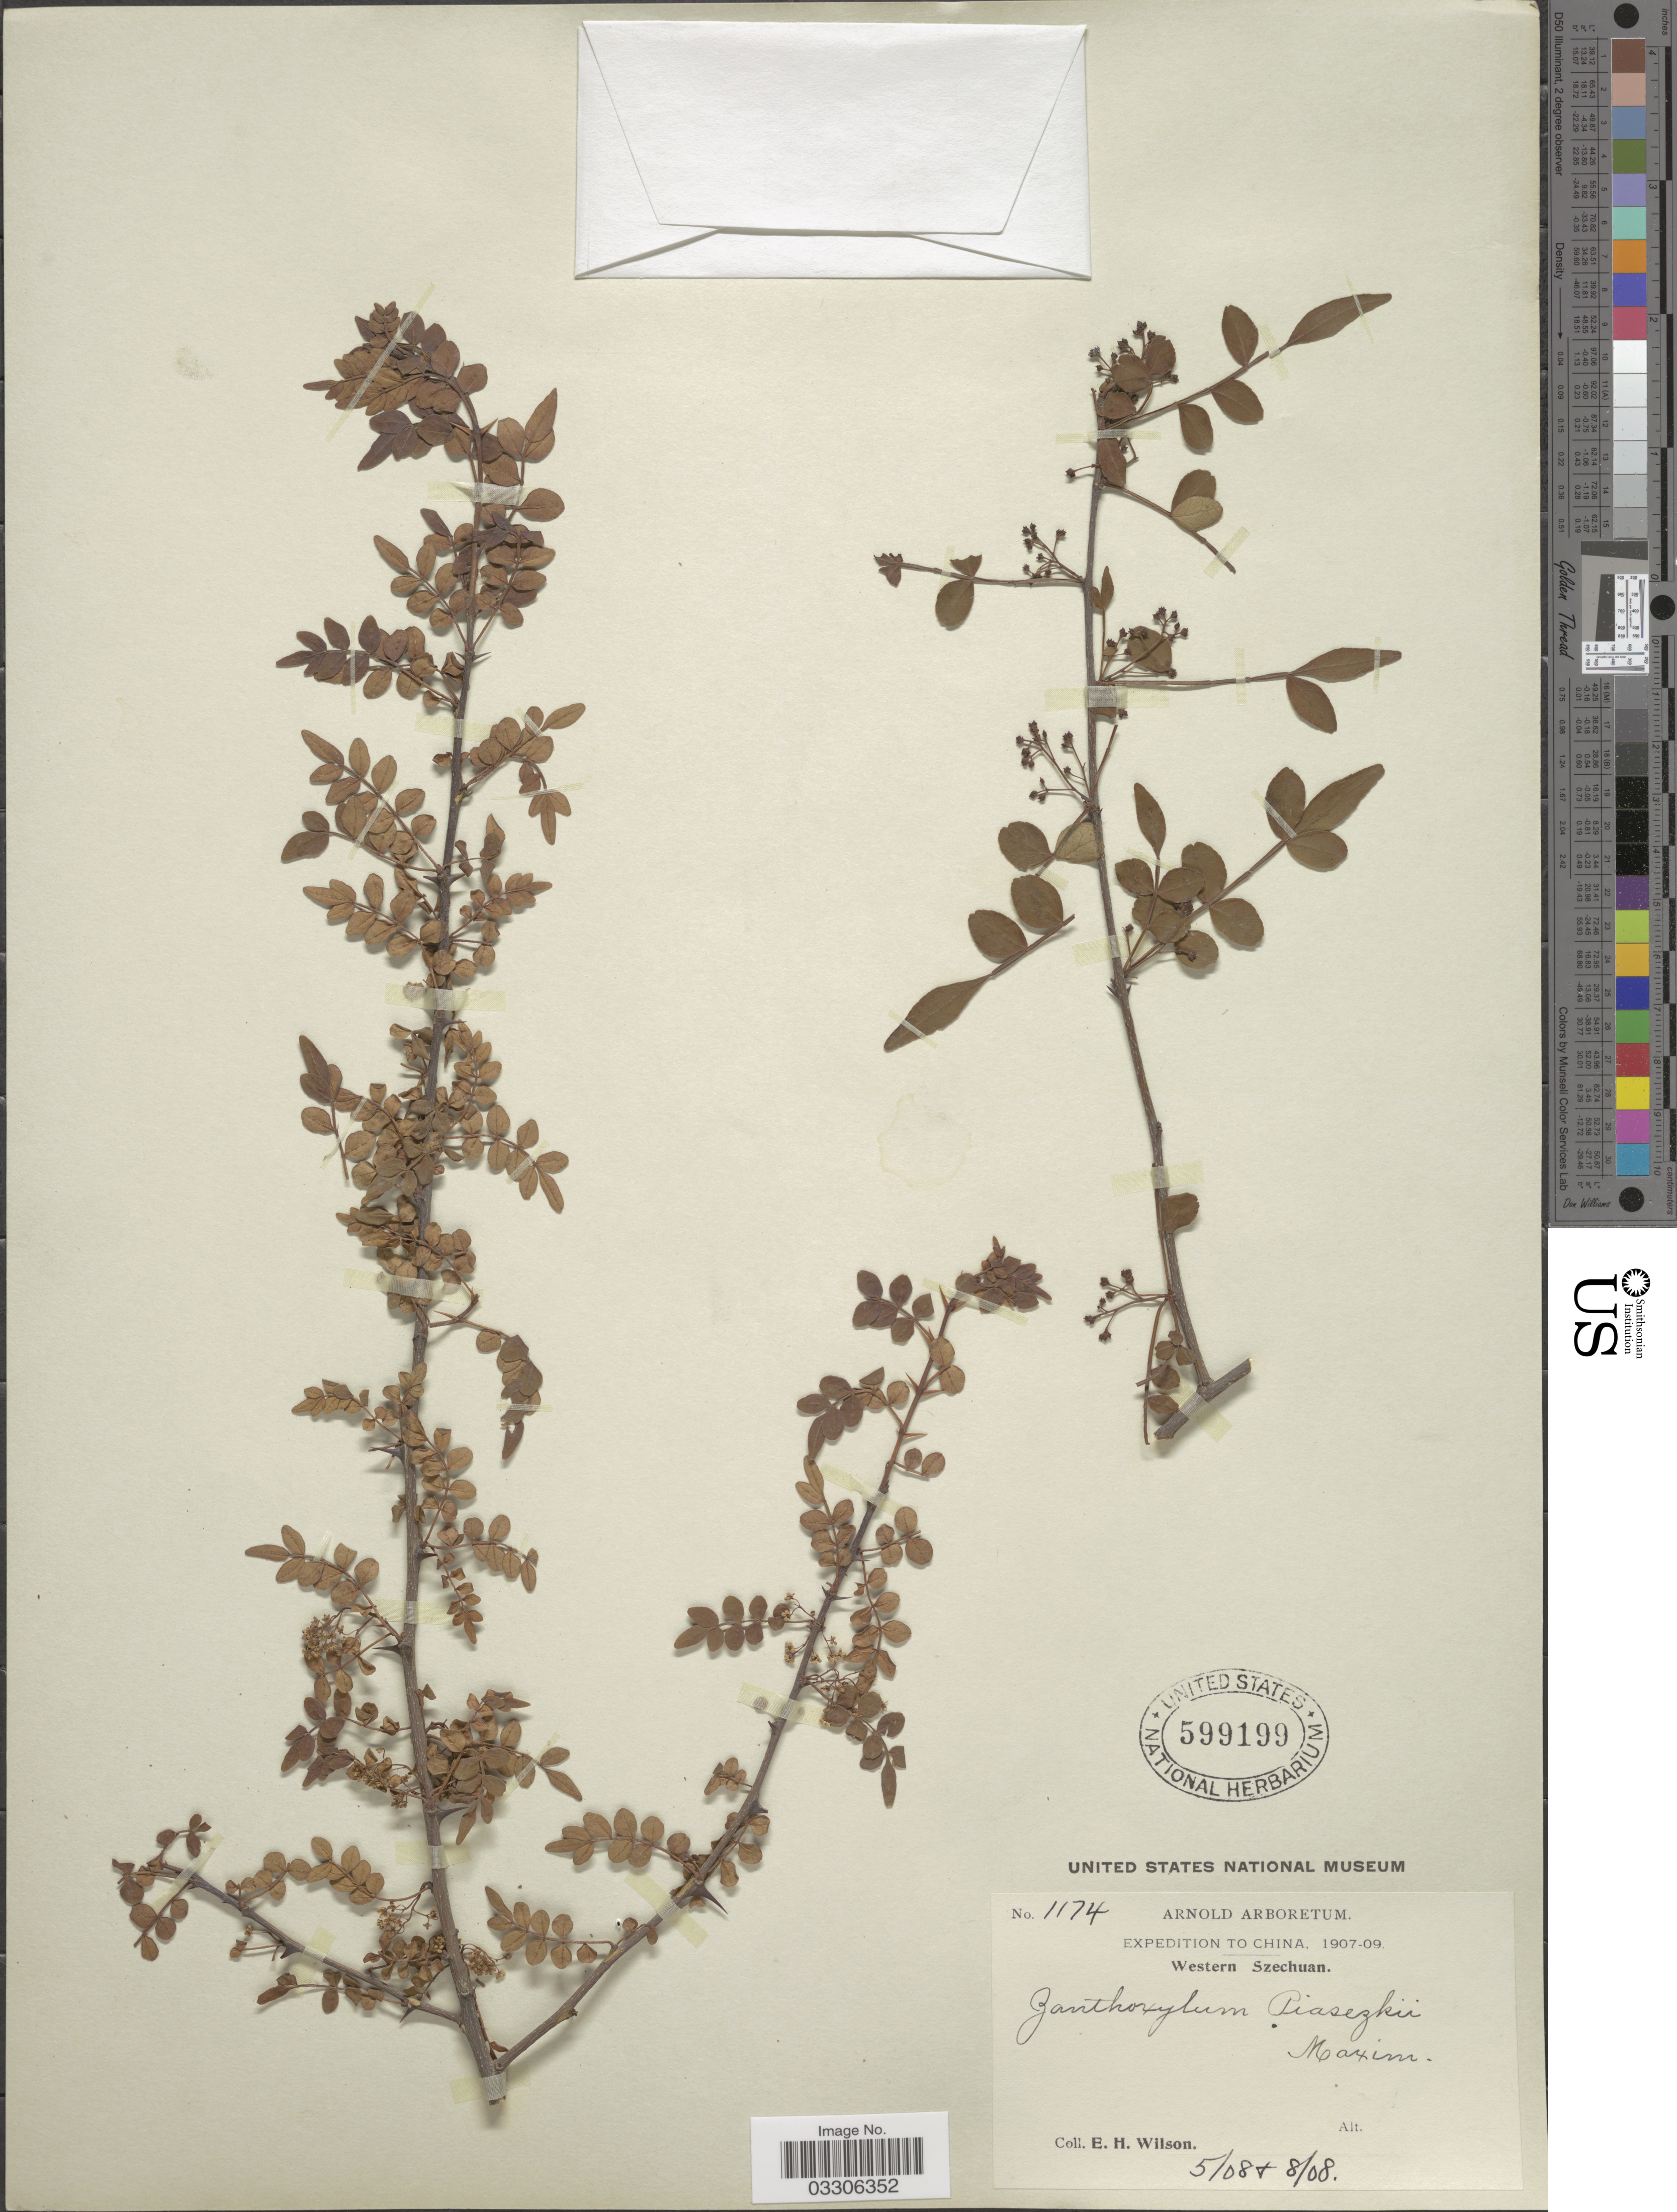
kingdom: Plantae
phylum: Tracheophyta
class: Magnoliopsida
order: Sapindales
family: Rutaceae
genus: Zanthoxylum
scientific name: Zanthoxylum piasezkii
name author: Maxim.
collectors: E. Wilson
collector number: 1174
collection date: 1908-05/1908-08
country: China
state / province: Sichuan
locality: Western Szechuan.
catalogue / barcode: US 599199